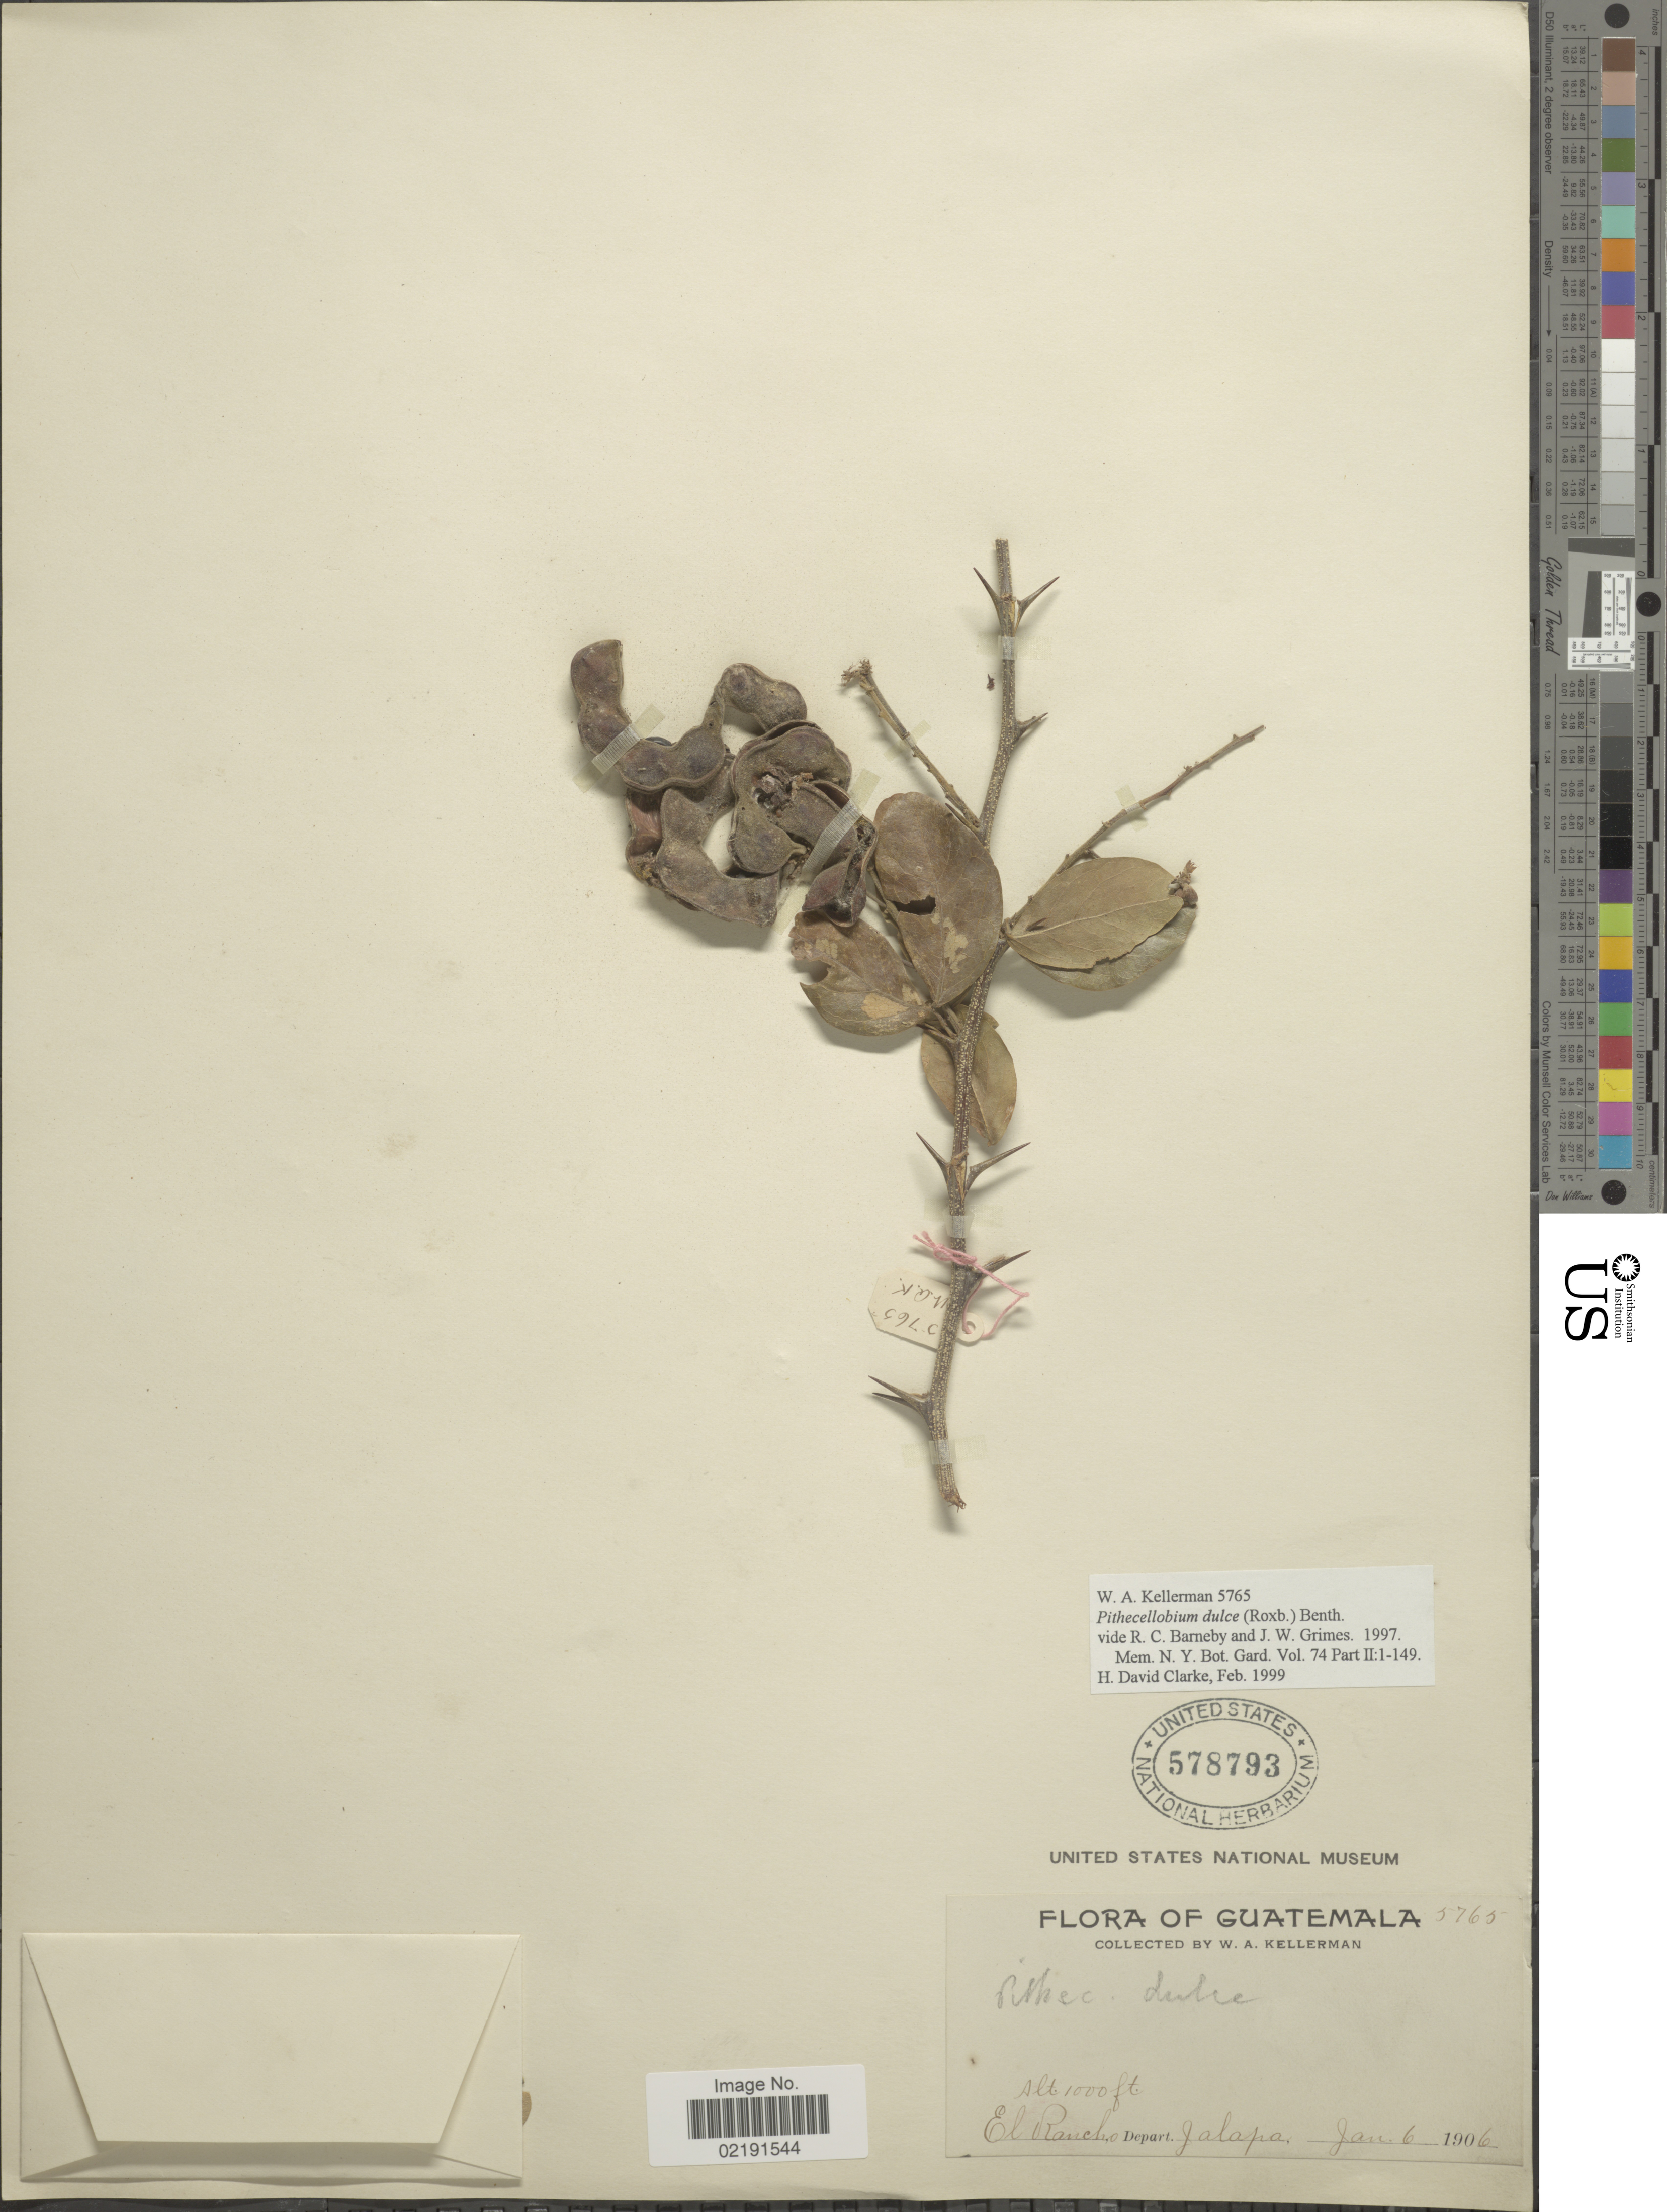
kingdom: Plantae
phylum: Tracheophyta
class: Magnoliopsida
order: Fabales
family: Fabaceae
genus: Pithecellobium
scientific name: Pithecellobium dulce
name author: (Roxb.) Benth.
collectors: W. Kellerman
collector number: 5765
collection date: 1906-01-06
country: Guatemala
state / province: Jalapa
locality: El Rancho, Depart. Jalapa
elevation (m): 305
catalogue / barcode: US 578793